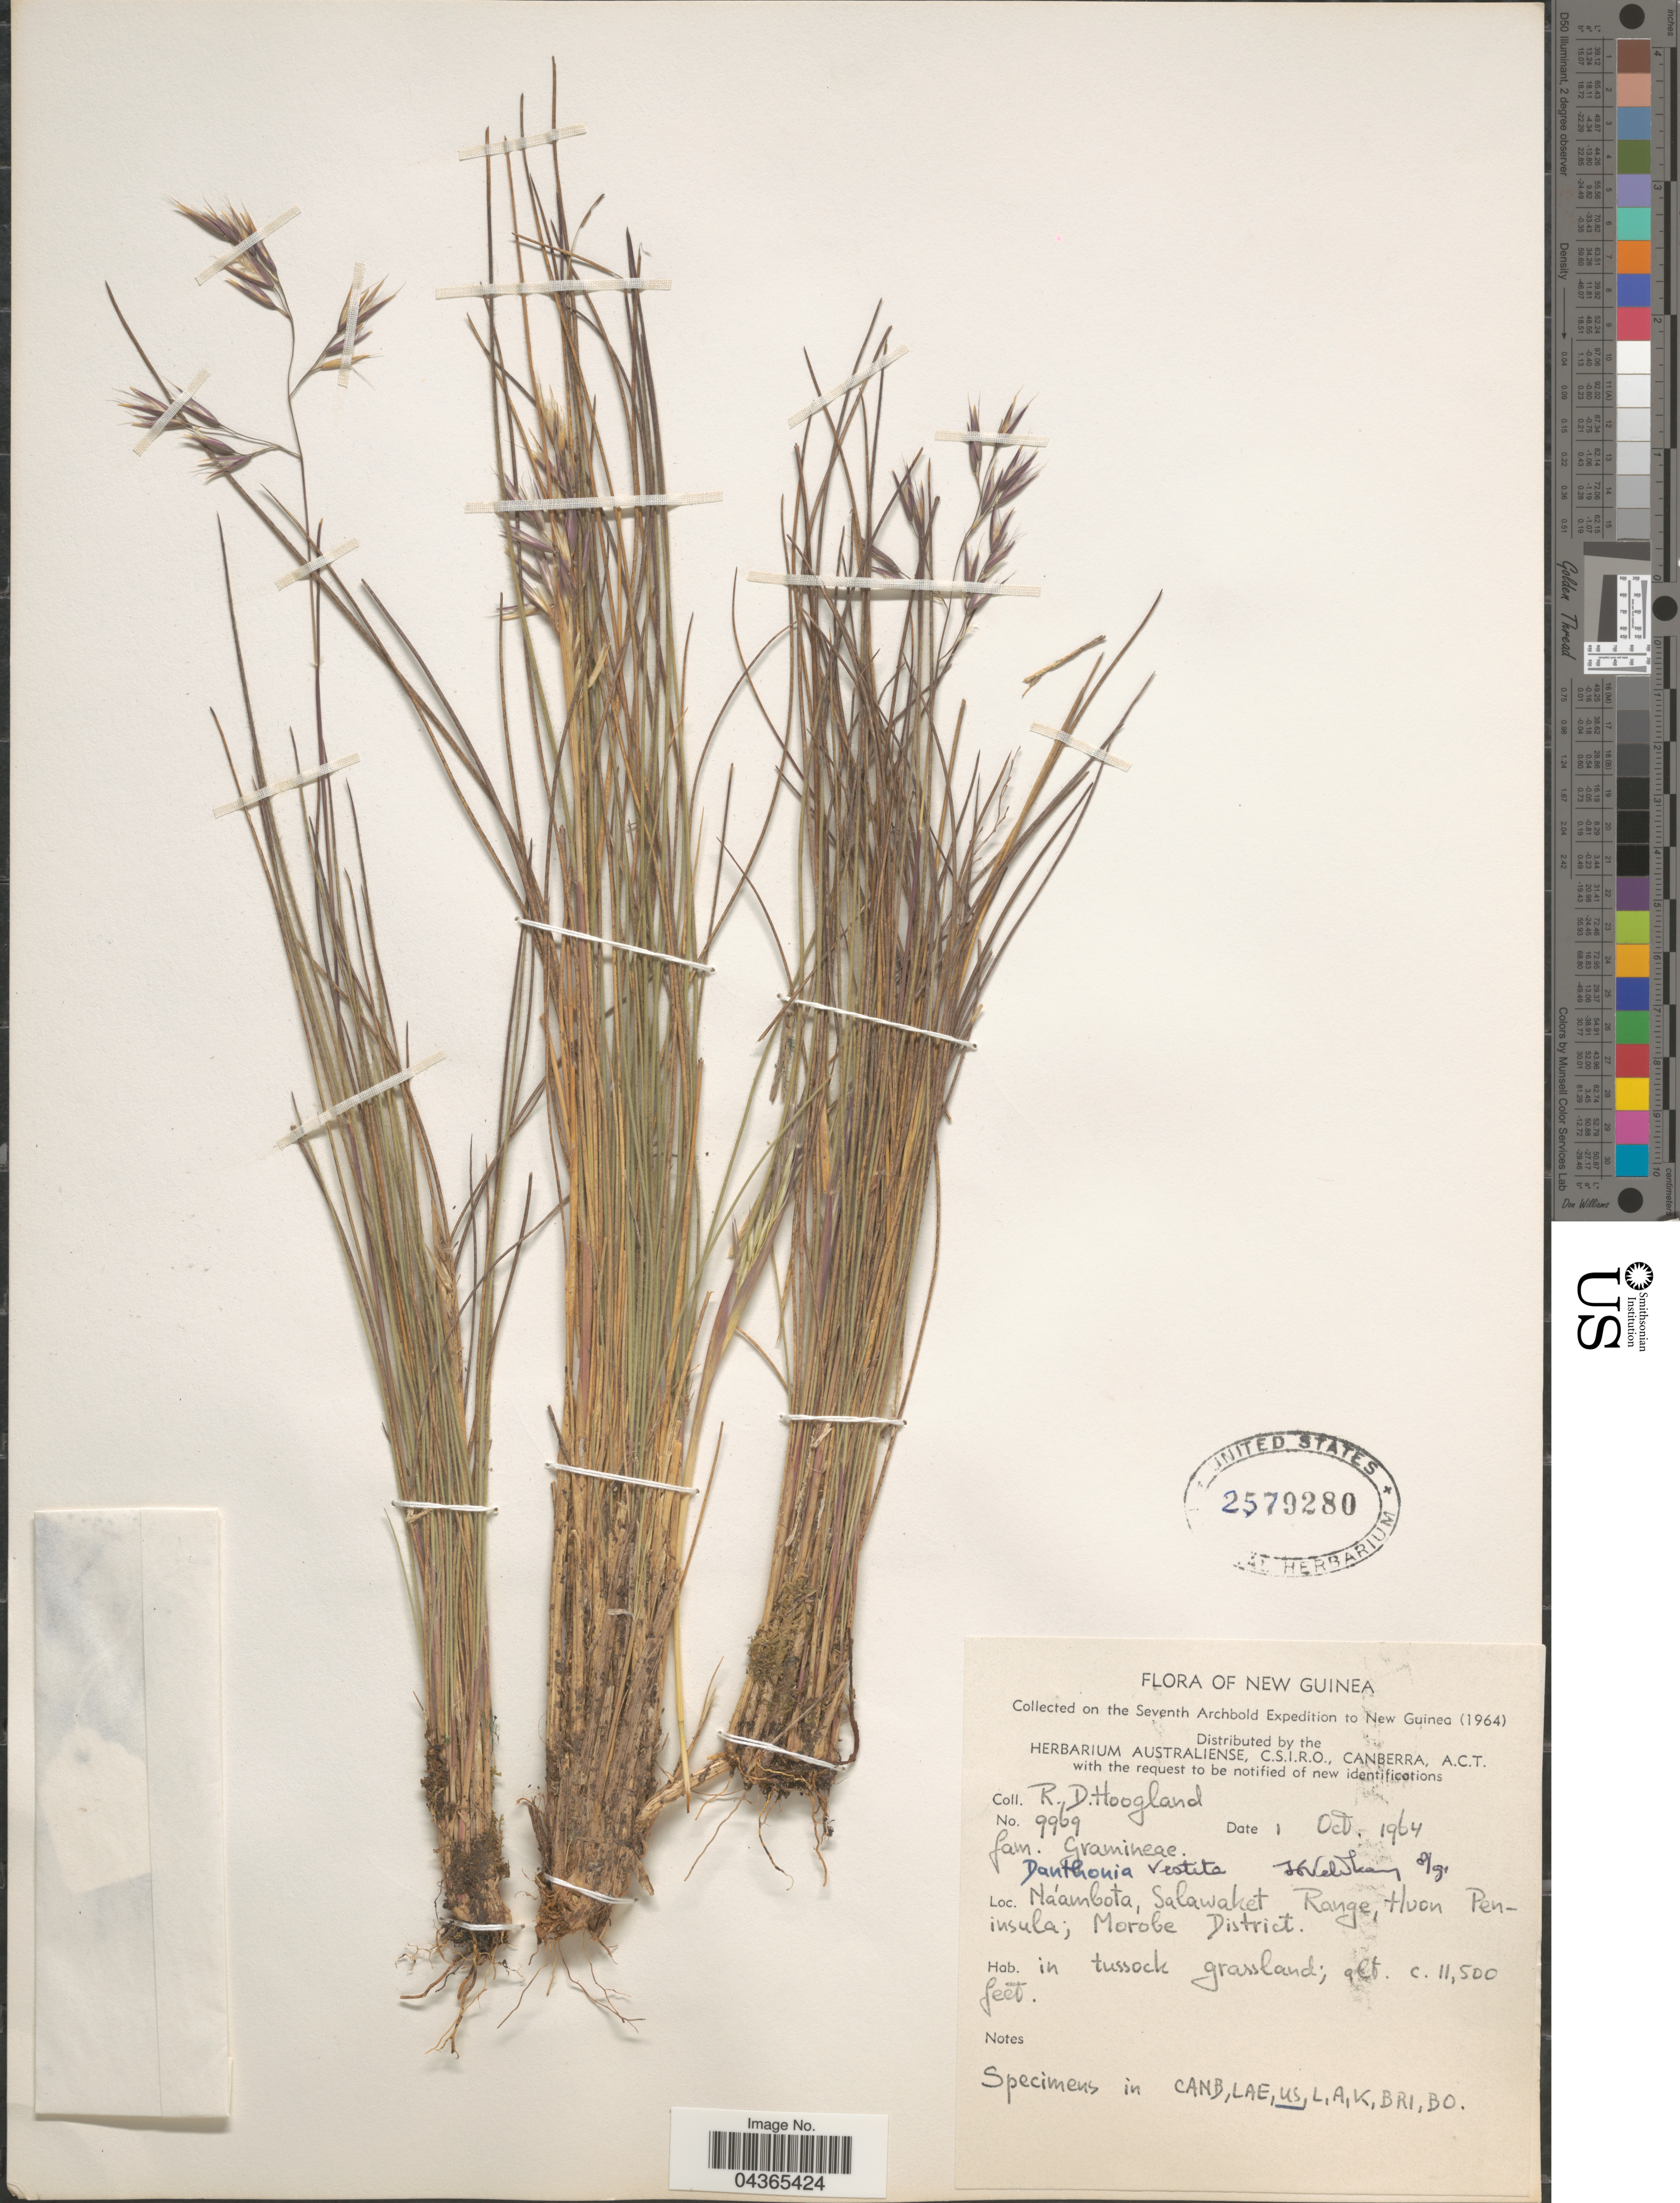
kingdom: Plantae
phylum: Tracheophyta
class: Liliopsida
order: Poales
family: Poaceae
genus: Rytidosperma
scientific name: Rytidosperma vestitum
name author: (Pilg.) Connor & Edgar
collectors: R. D. Hoogland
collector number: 9969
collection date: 1964-10-01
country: Papua New Guinea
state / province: Morobe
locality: New Guinea. Seventh Archbold Expedition to New Guinea (1964). Náambota, Salawaket Range, Huon Peninsula; Morobe District. In tussock grassland.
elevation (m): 3505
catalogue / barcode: US 2579280